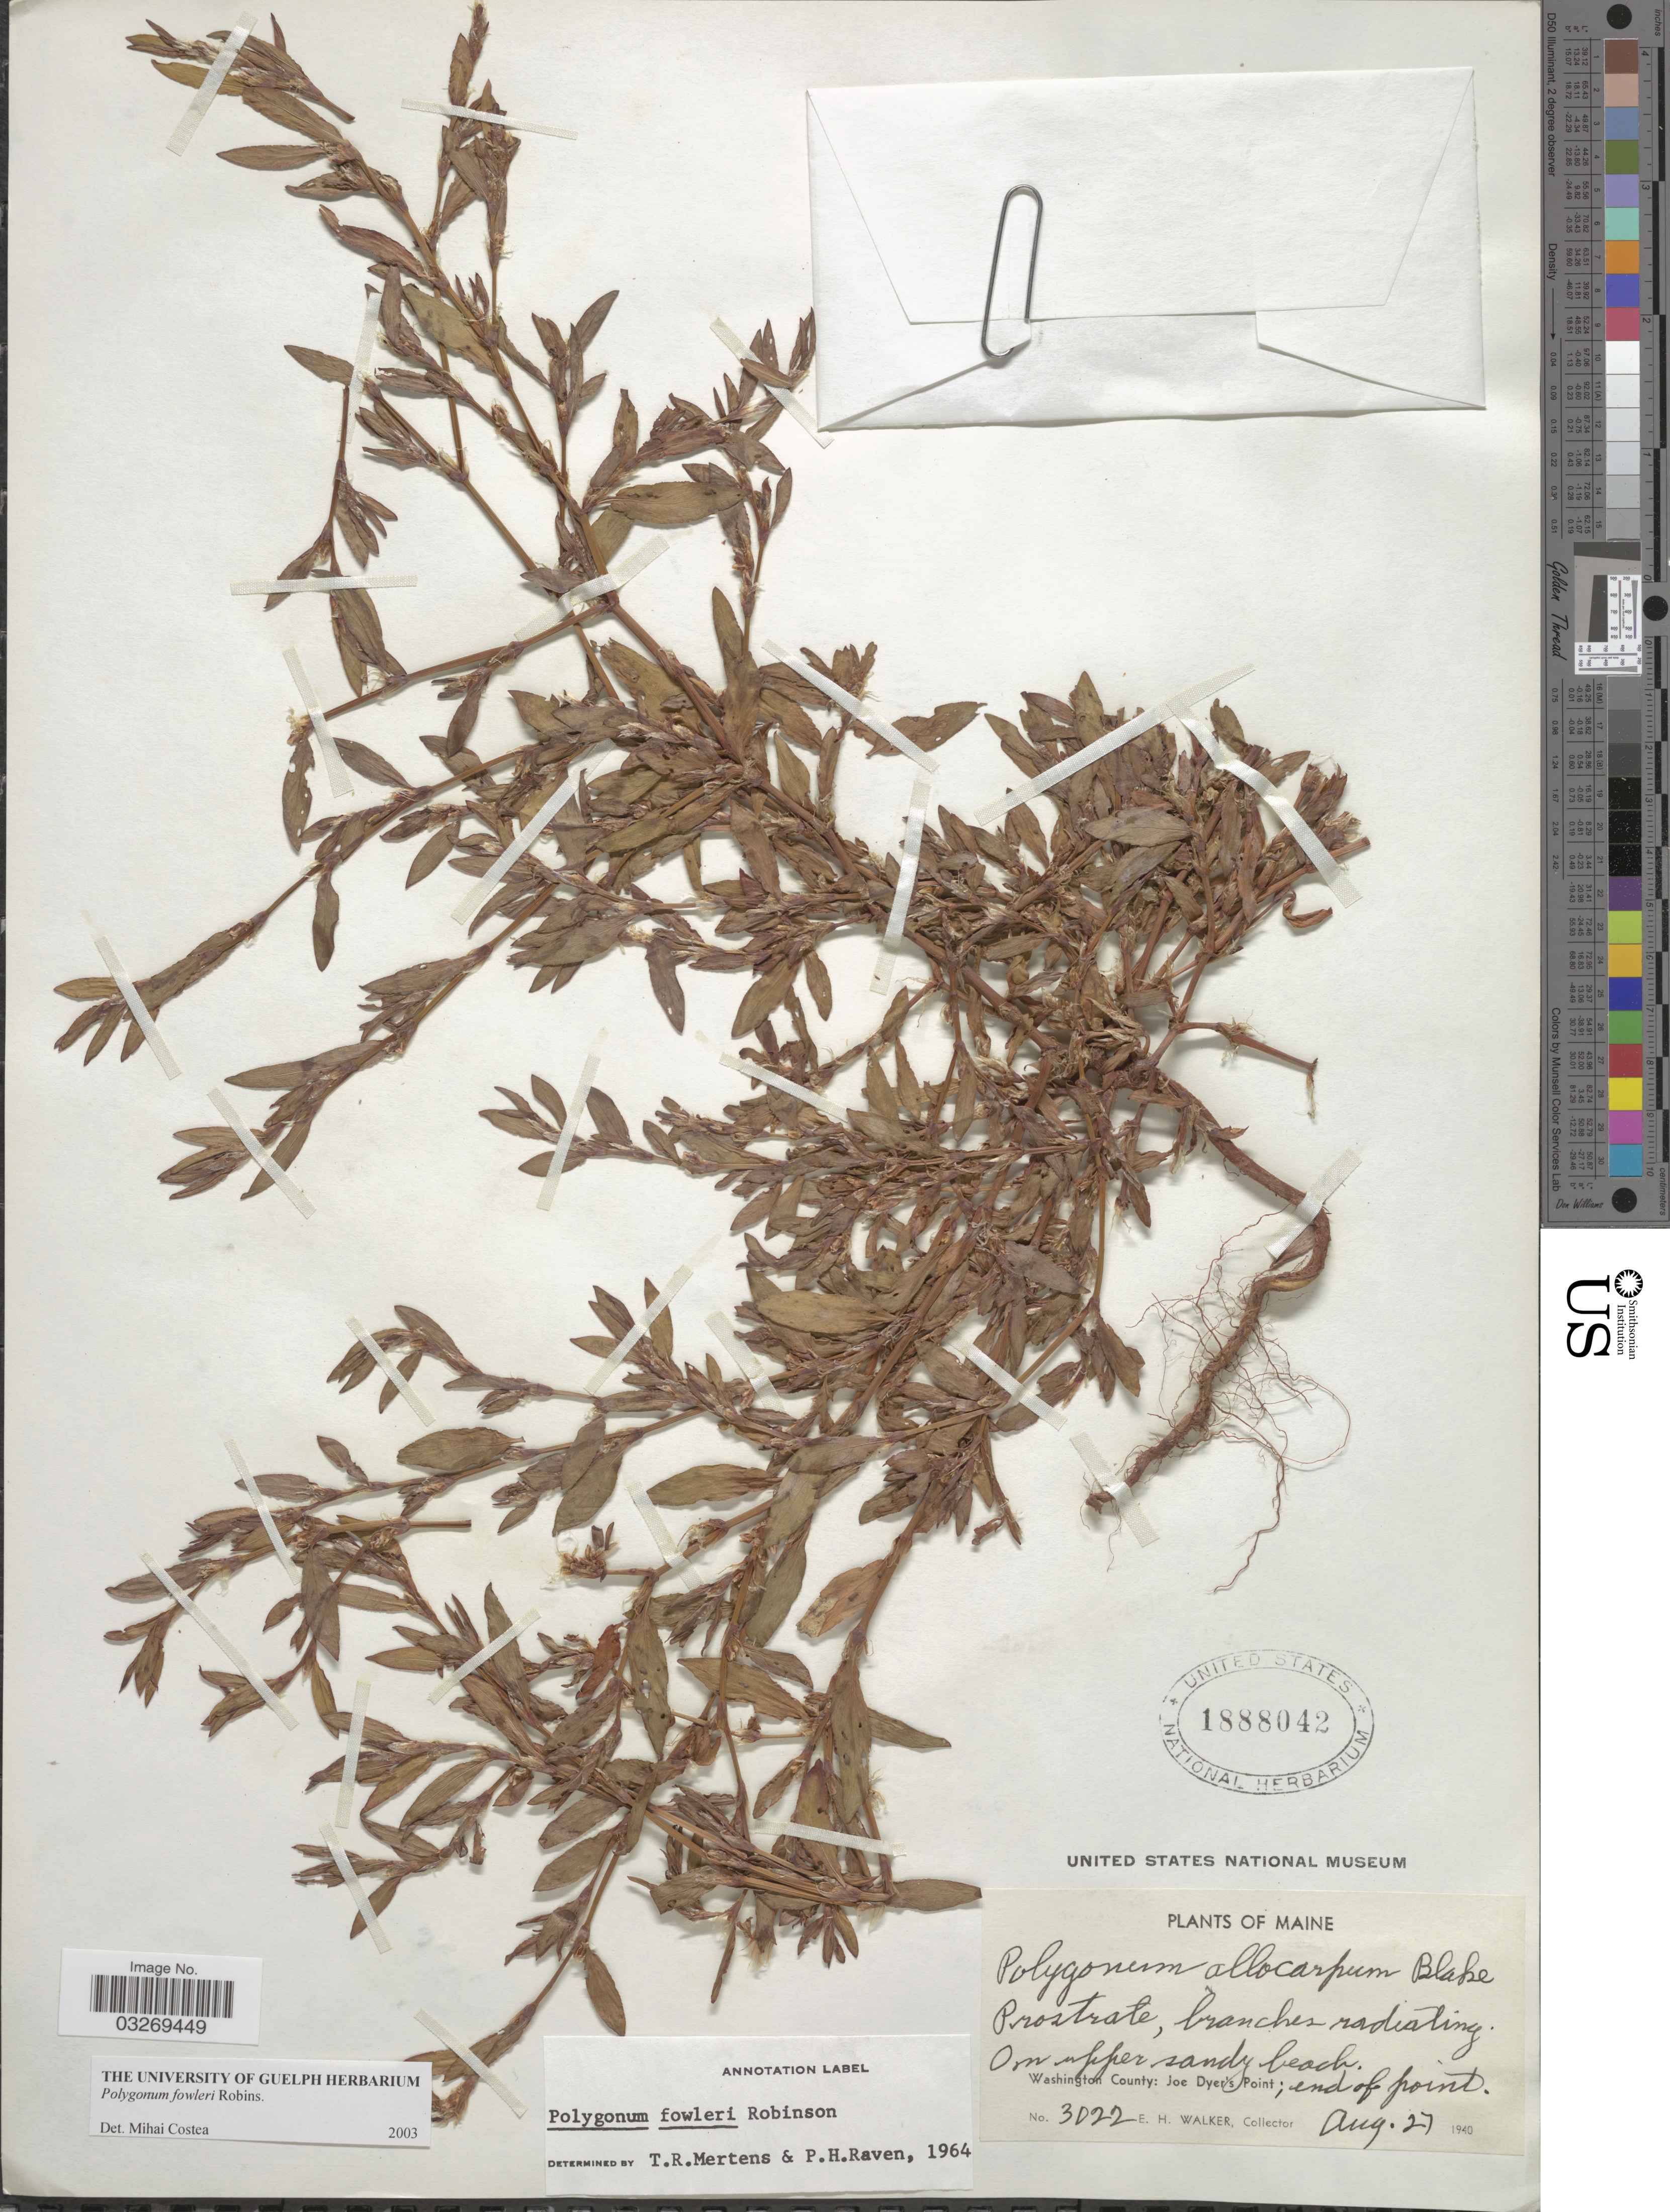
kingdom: Plantae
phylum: Tracheophyta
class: Magnoliopsida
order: Caryophyllales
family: Polygonaceae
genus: Polygonum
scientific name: Polygonum fowleri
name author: B.L. Rob.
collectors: E. H. Walker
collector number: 3022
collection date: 1940-08-27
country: United States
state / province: Maine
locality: On Upper sandy beach. Washington County: Joe Dyer's Point; end of point.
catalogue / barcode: US 1888042